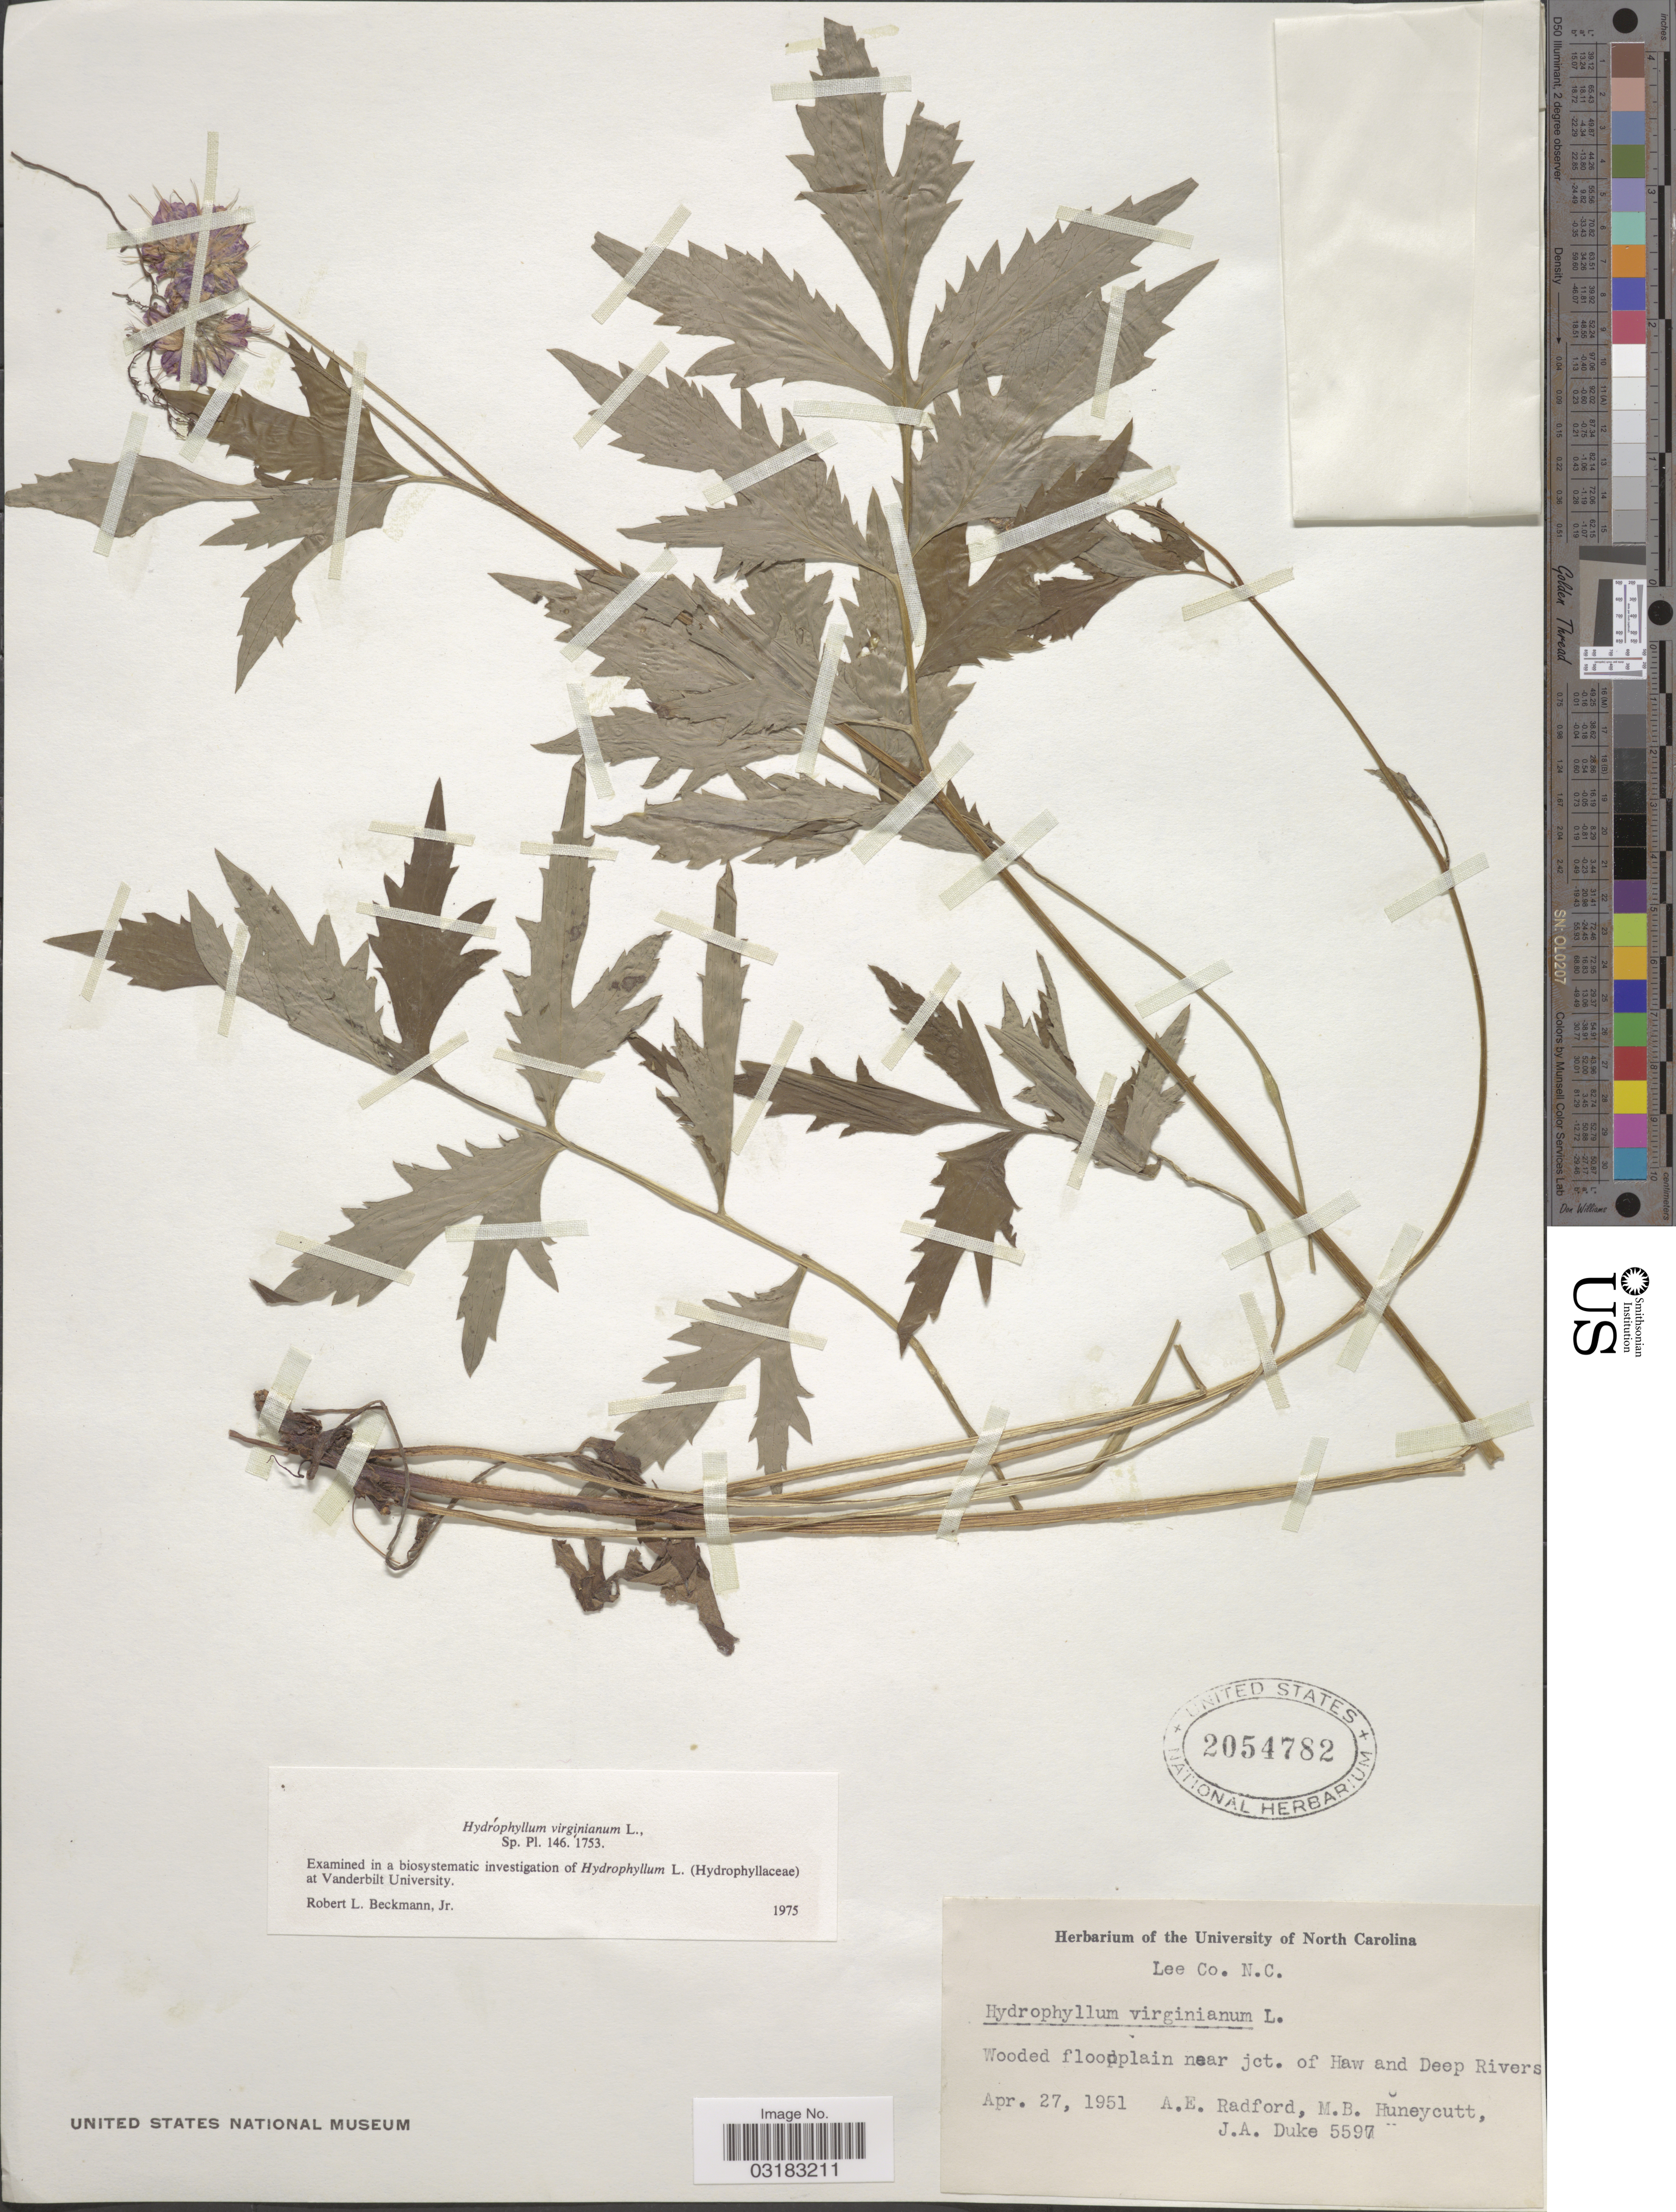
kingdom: Plantae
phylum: Tracheophyta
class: Magnoliopsida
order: Boraginales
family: Hydrophyllaceae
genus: Hydrophyllum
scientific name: Hydrophyllum virginianum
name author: L.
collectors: A. E. Radford, M. Huneycutt & J. A. Duke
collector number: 5597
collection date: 1951-04-27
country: United States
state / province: North Carolina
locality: Lee Co. Wooded floodplain near jct. of Haw and Deep Rivers.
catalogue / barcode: US 2054782